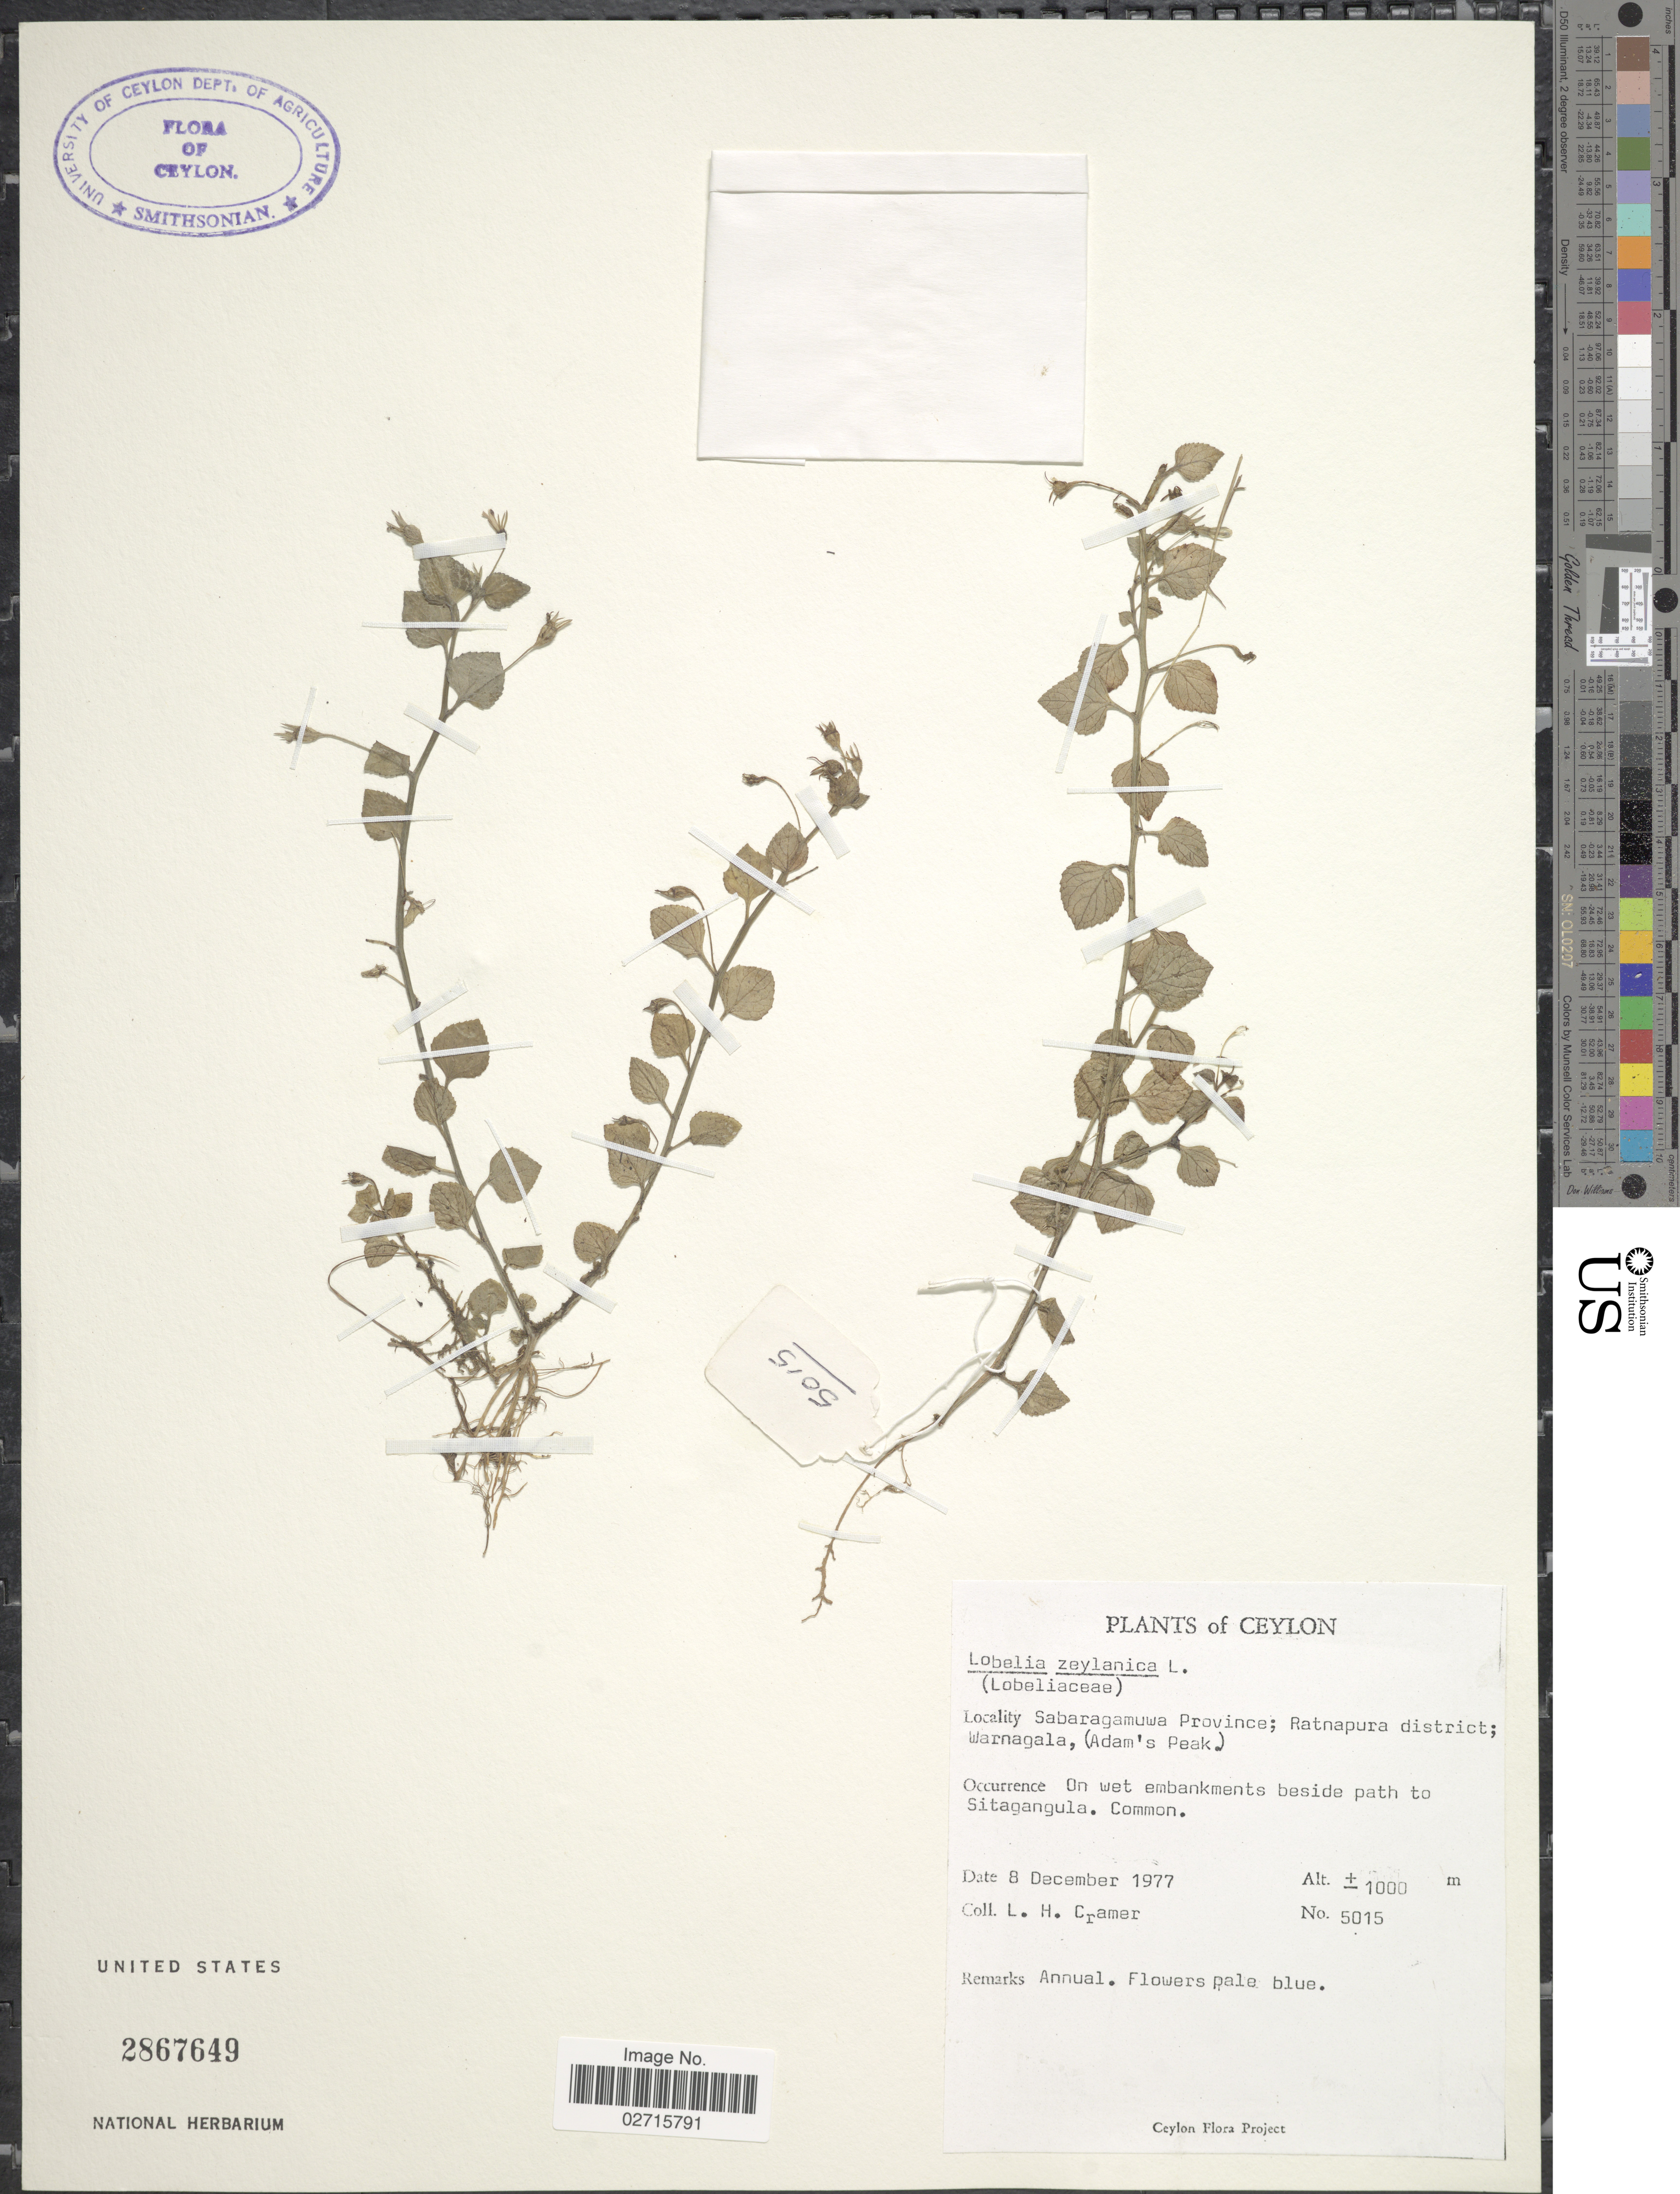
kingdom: Plantae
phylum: Tracheophyta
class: Magnoliopsida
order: Asterales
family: Campanulaceae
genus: Lobelia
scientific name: Lobelia zeylanica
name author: L.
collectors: L. H. Cramer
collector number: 5015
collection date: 1977-12-08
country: Sri Lanka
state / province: Sabaragamuwa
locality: Ceylon.Sabaragamuwa Province; Ratnapura District; Warnagala, (Adam's Peak)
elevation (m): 1000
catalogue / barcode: US 2867649